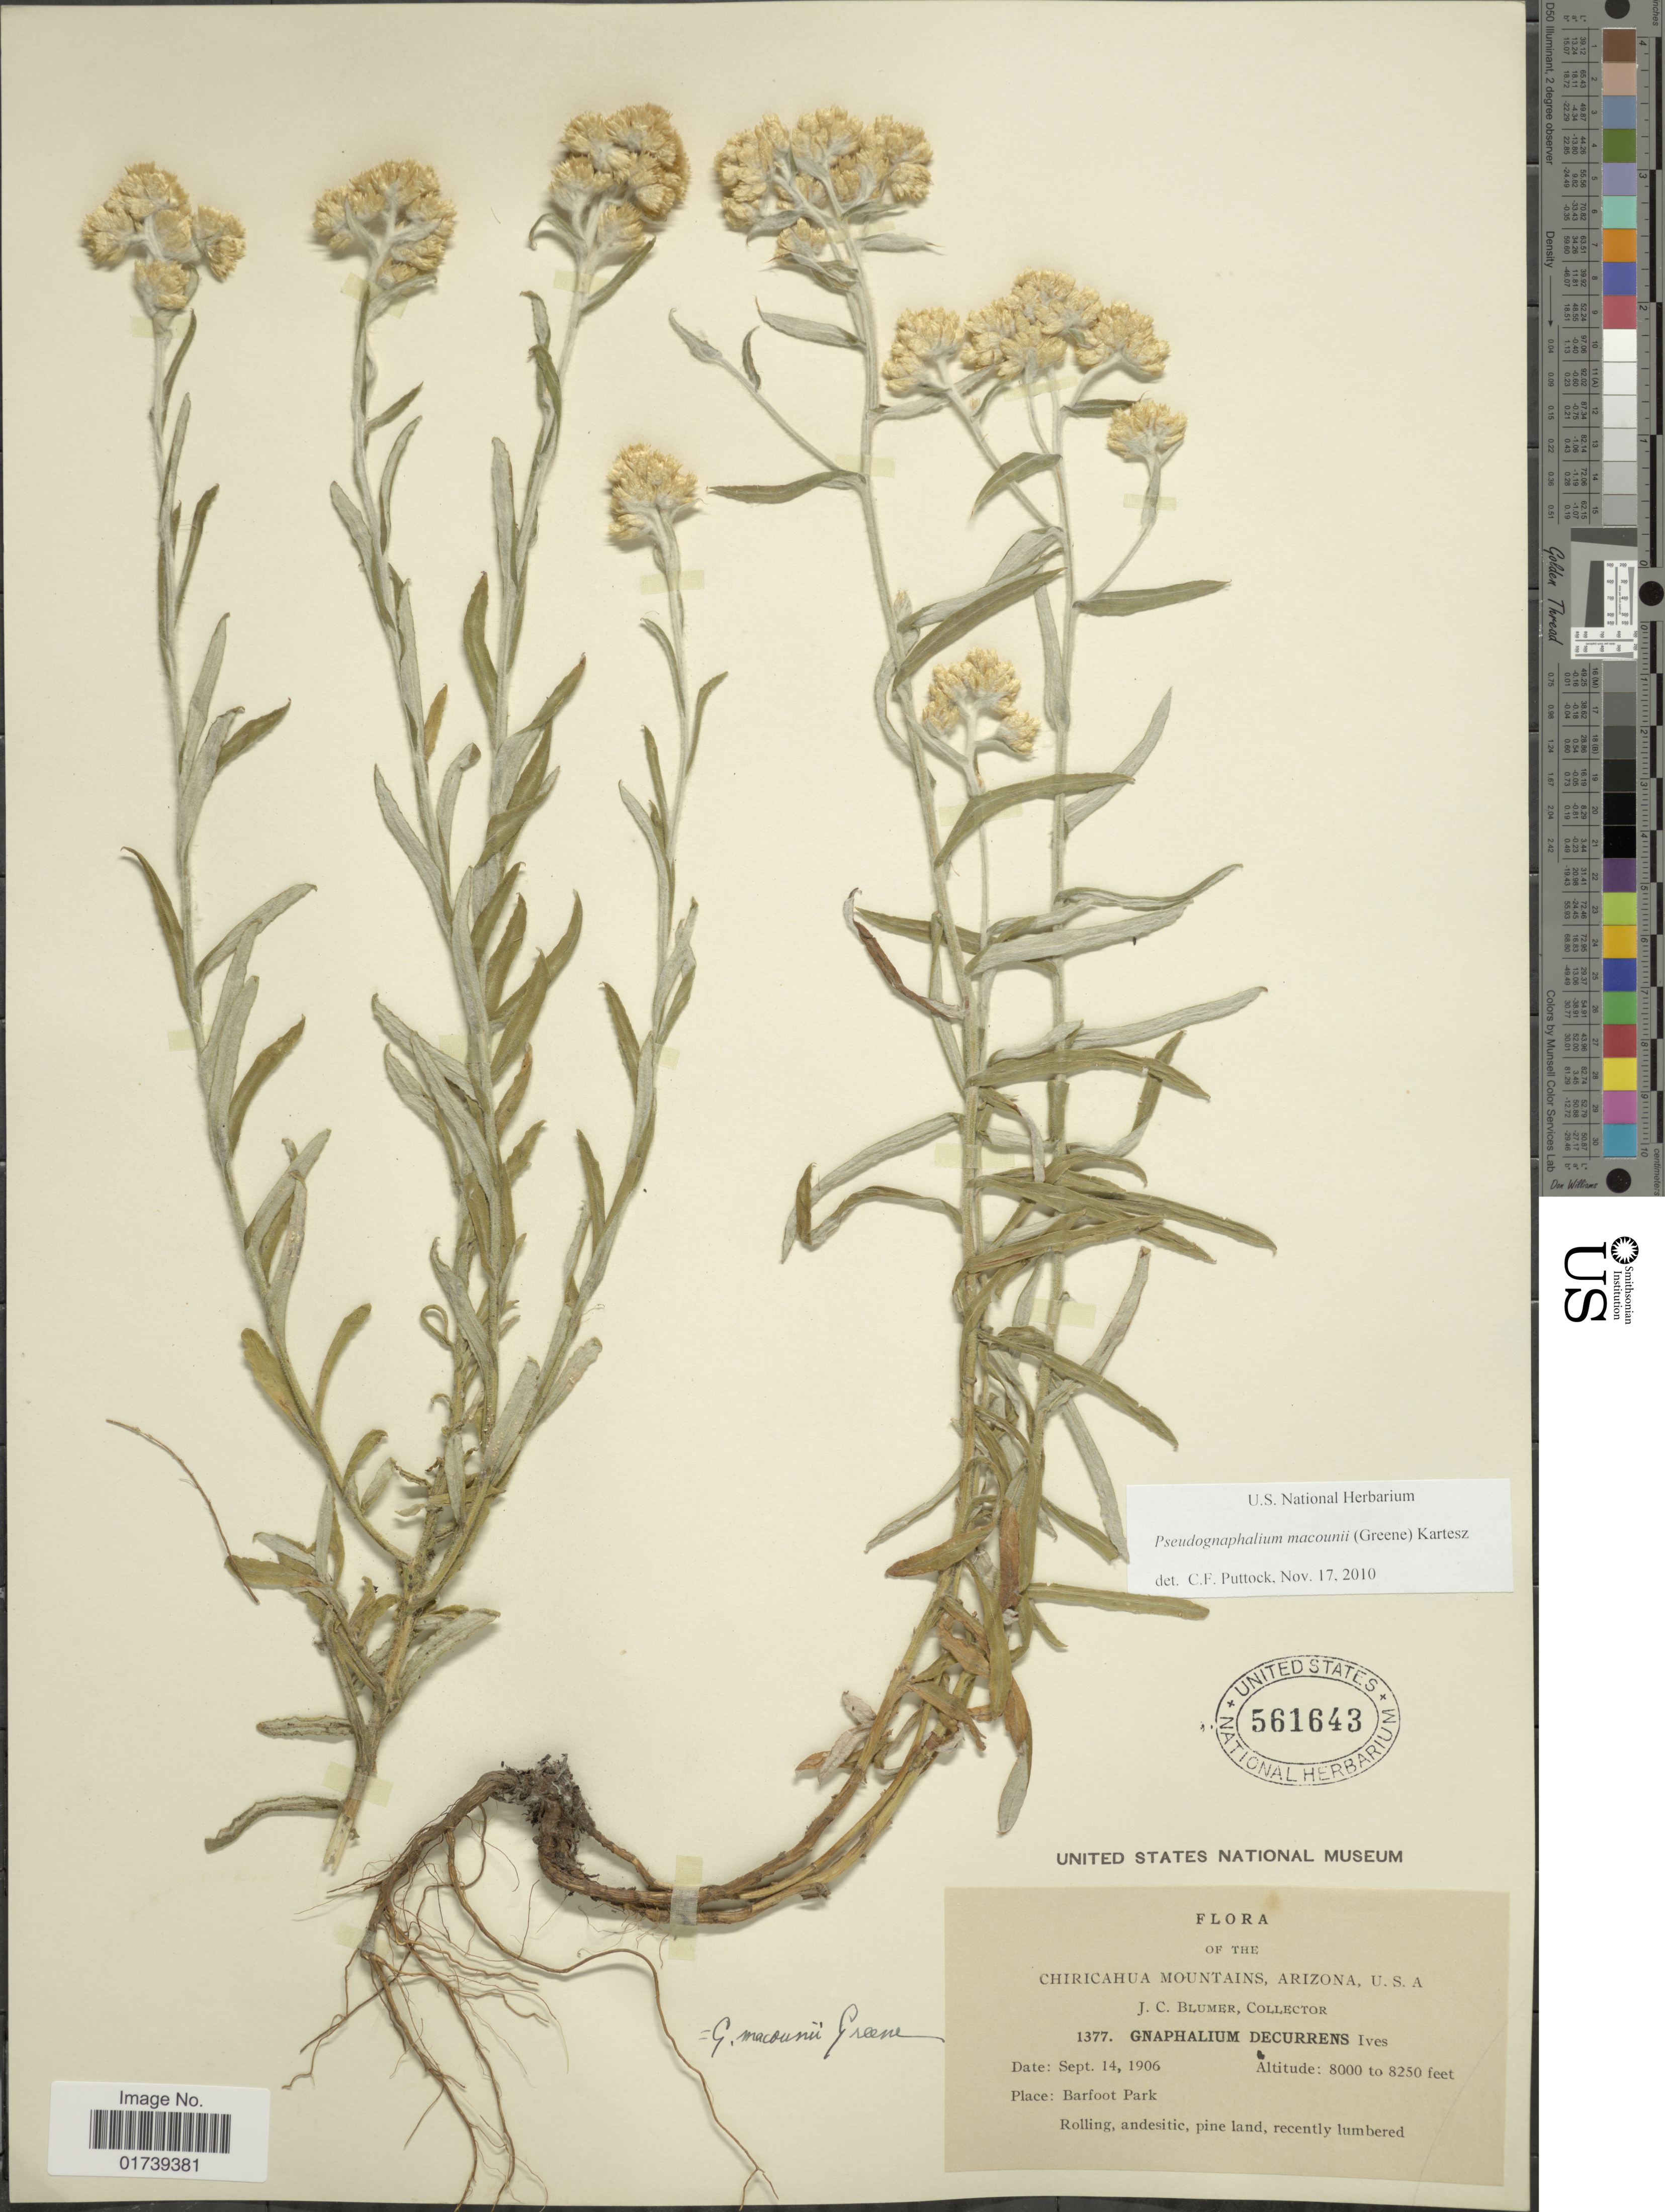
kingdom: Plantae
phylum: Tracheophyta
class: Magnoliopsida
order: Asterales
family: Asteraceae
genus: Pseudognaphalium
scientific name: Pseudognaphalium macounii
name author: (Greene) Kartesz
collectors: J. C. Blumer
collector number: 1377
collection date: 1906-09-14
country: United States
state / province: Arizona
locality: Chiricahua Mountains, Barfoot Park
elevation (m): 2438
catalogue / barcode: US 561643